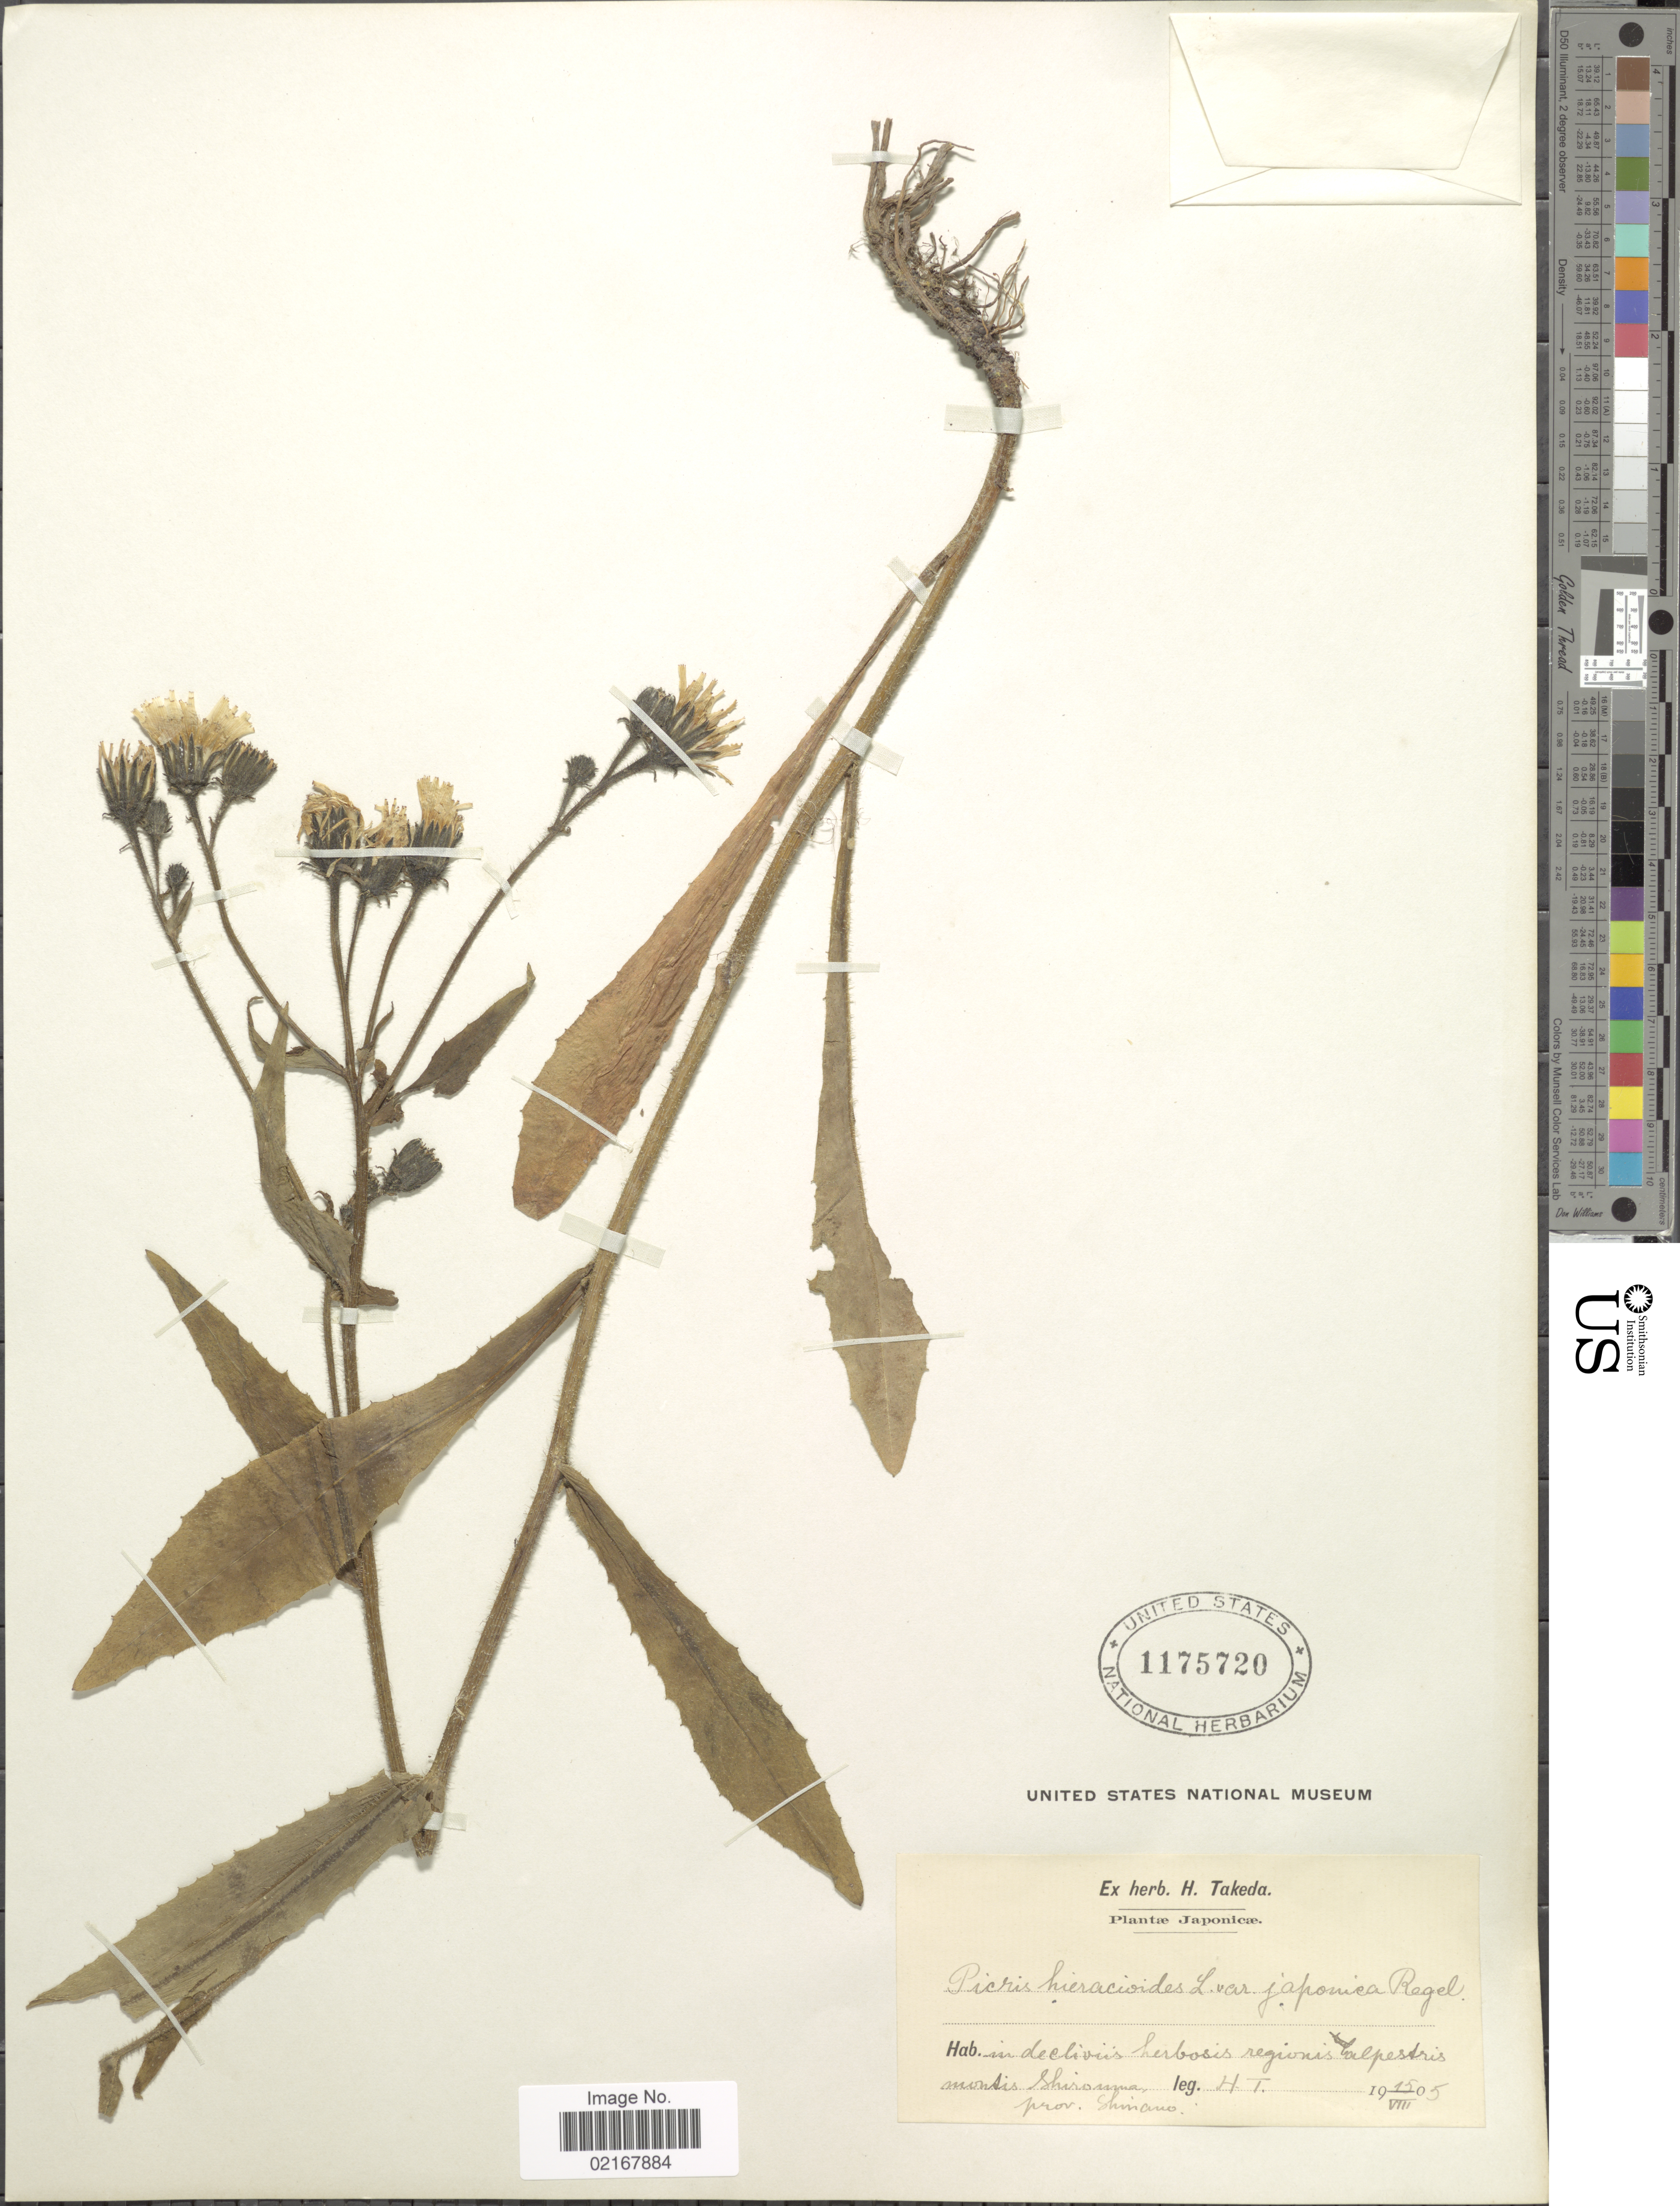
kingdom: Plantae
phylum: Tracheophyta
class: Magnoliopsida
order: Asterales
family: Asteraceae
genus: Picris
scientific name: Picris hieracioides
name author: L.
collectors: H. Takeda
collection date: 1905-08-15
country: Japan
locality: Montis Shirouma, Prov. Shinano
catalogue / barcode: US 1175720